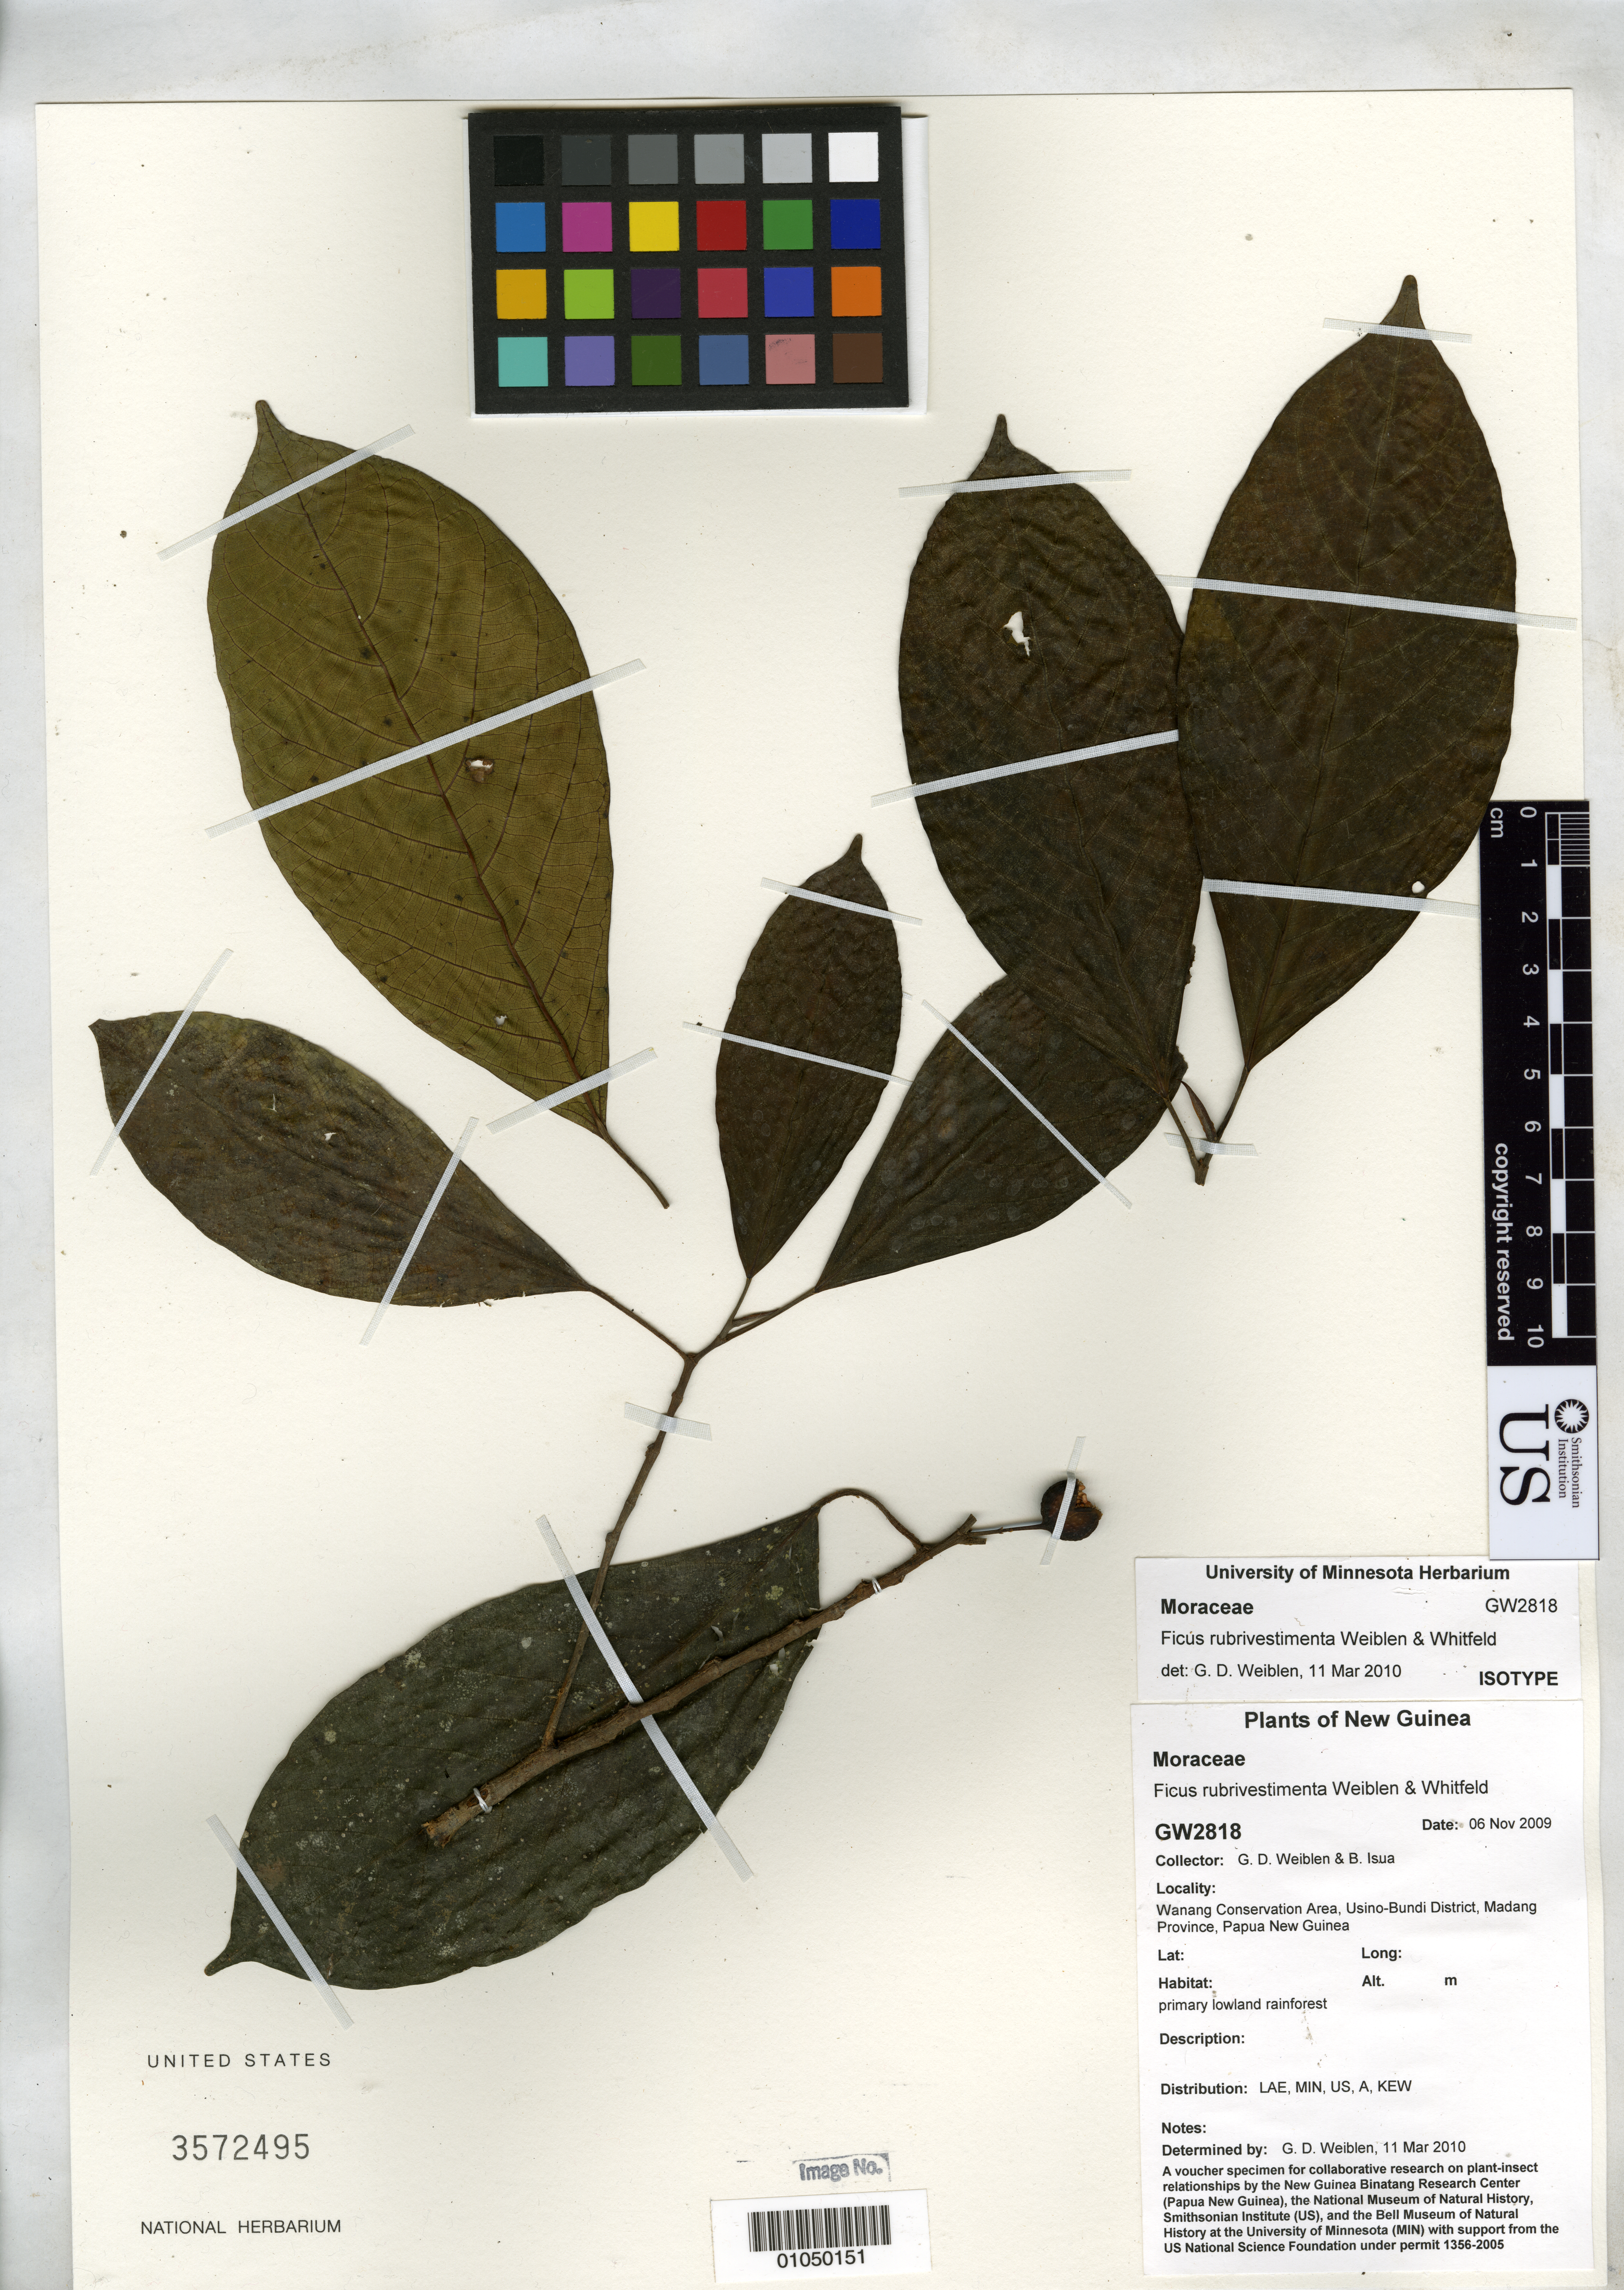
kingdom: Plantae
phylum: Tracheophyta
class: Magnoliopsida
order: Rosales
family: Moraceae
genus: Ficus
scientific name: Ficus rubrivestimenta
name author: Weiblen & Whitfeld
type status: Isotype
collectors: G. D. Weiblen & B. Isua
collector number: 2818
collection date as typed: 06 Nov 2009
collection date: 2009-11-06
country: Papua New Guinea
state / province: Madang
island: New Guinea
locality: Wanang Conservation Area, Usino-Bundi District, Madang Province.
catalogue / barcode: US 3572495